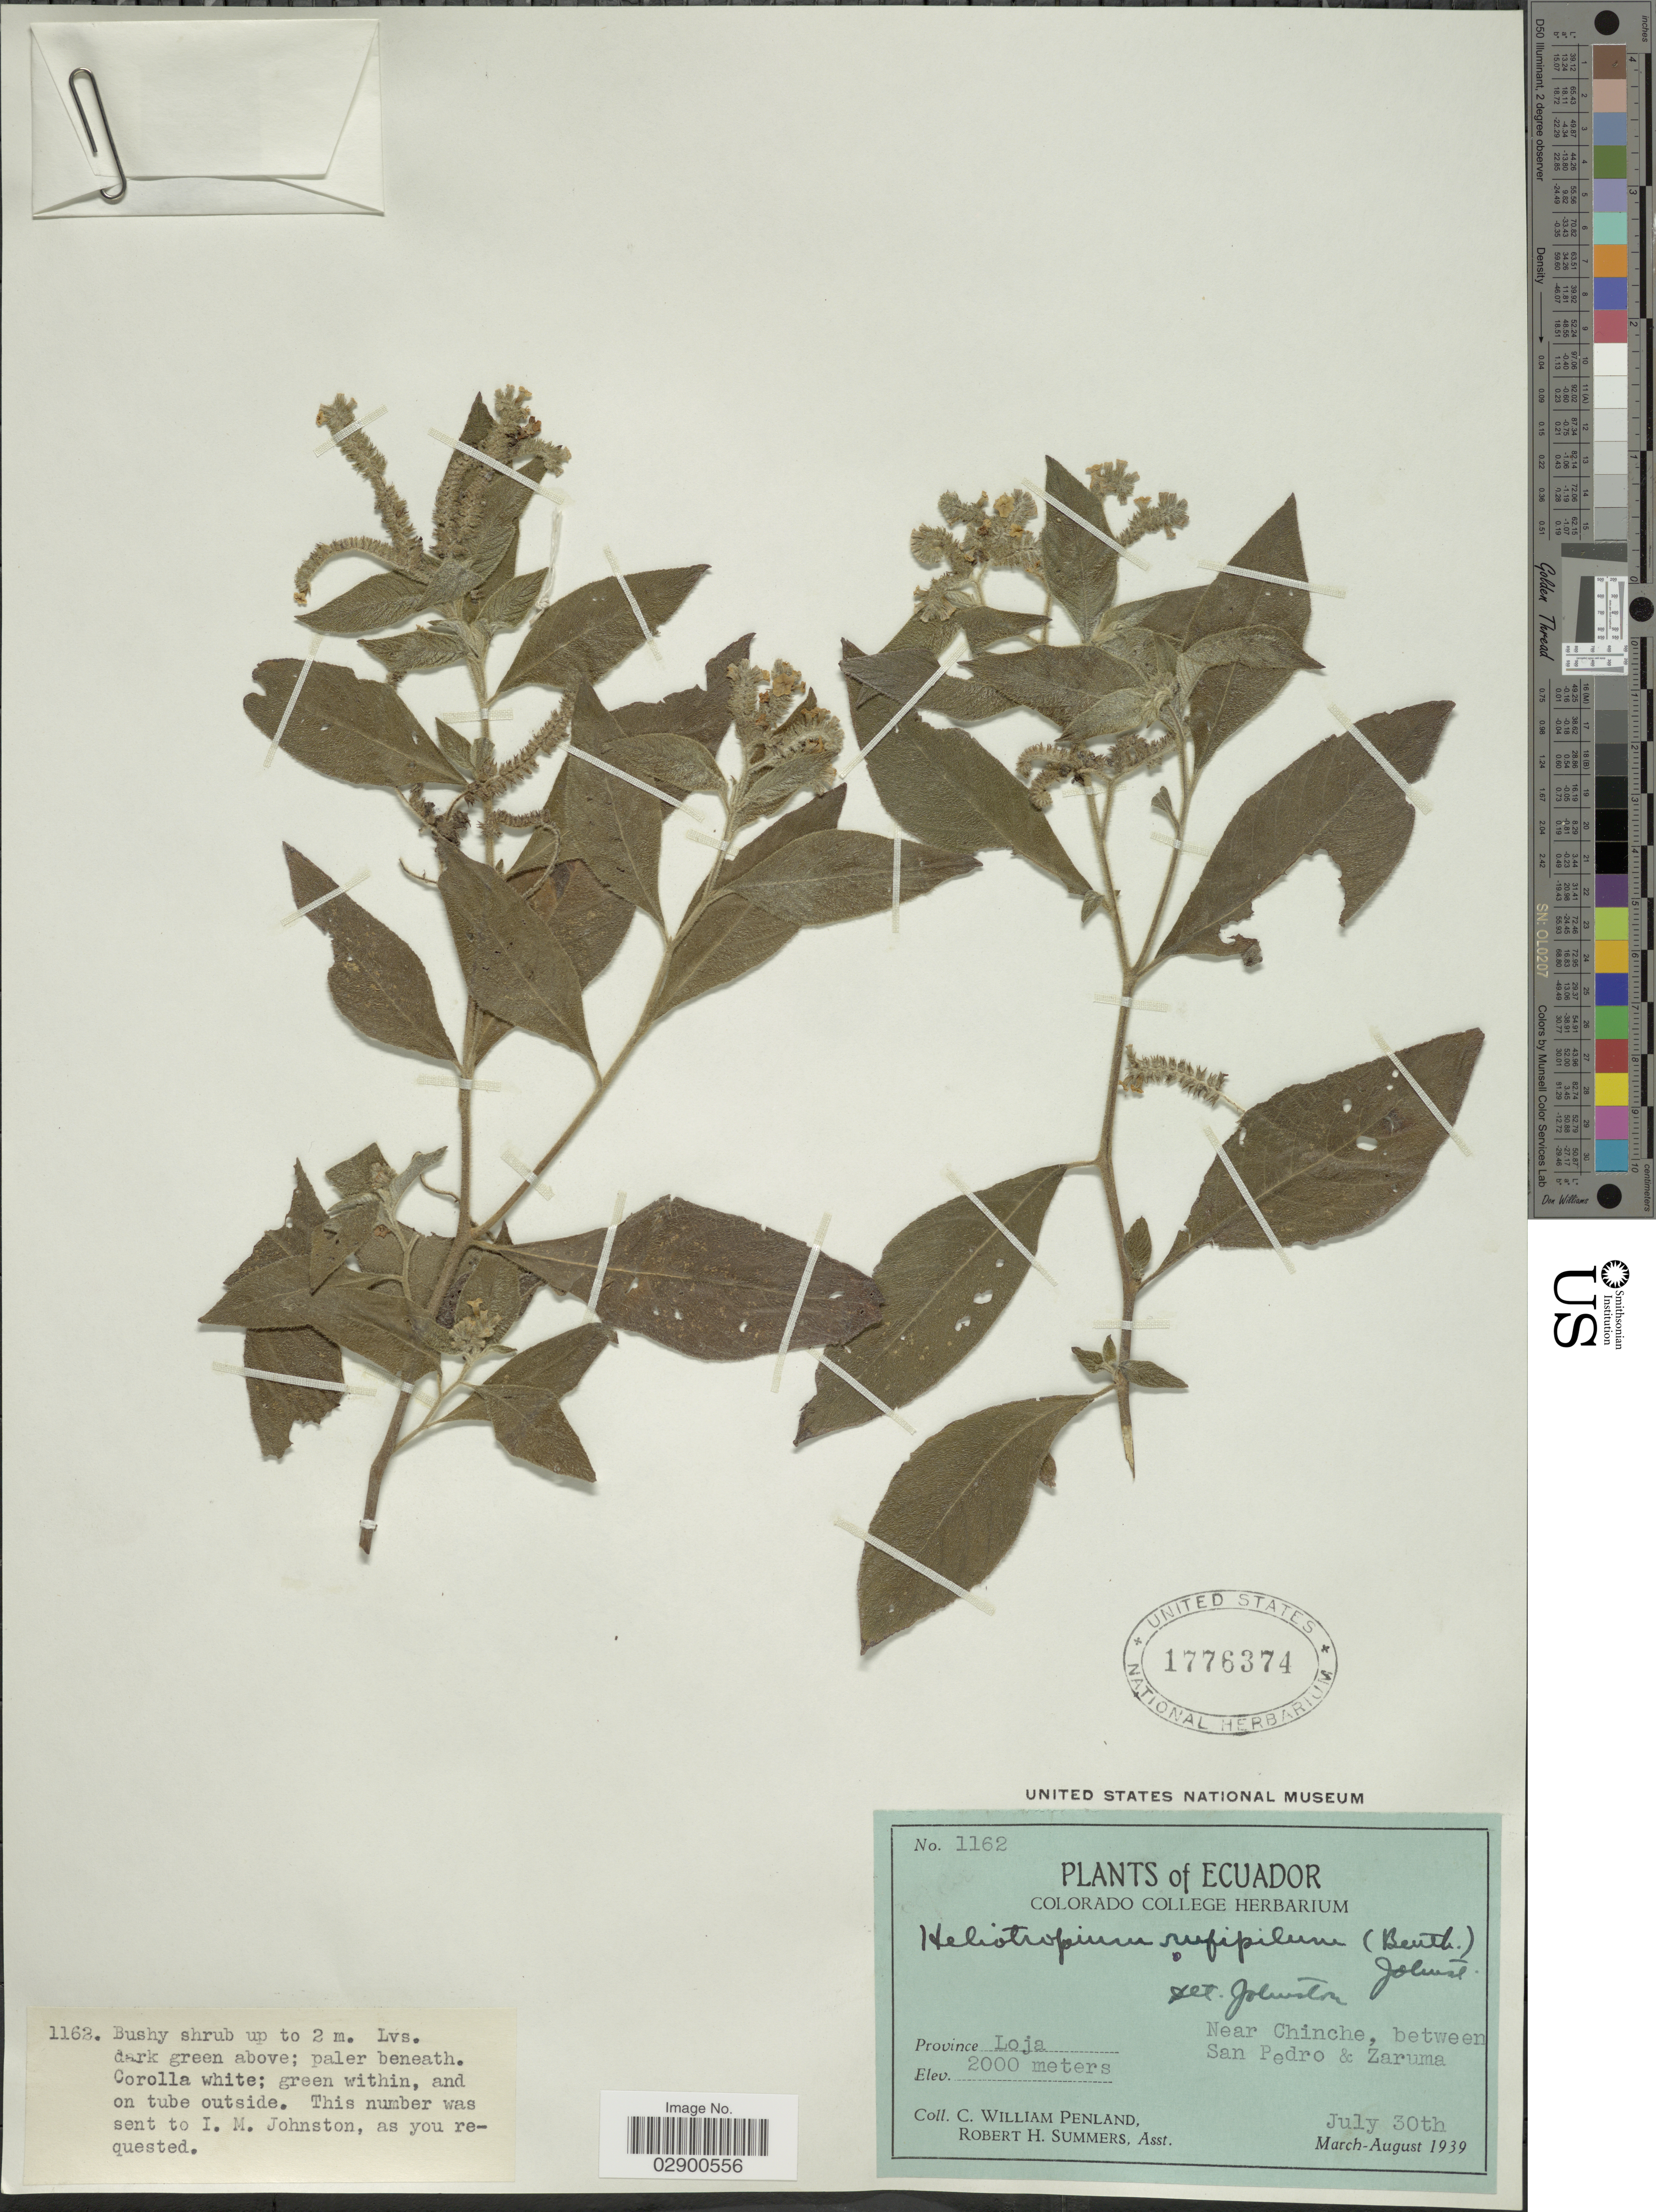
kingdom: Plantae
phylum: Tracheophyta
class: Magnoliopsida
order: Boraginales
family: Heliotropiaceae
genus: Heliotropium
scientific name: Heliotropium rufipilum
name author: (Benth.) I.M. Johnst.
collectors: C. W. Penland & R. Summers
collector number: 1162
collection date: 1939-07-30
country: Ecuador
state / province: Loja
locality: Near Chinche, between San Pedro & Zaruma.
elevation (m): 2000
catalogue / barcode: US 1776374